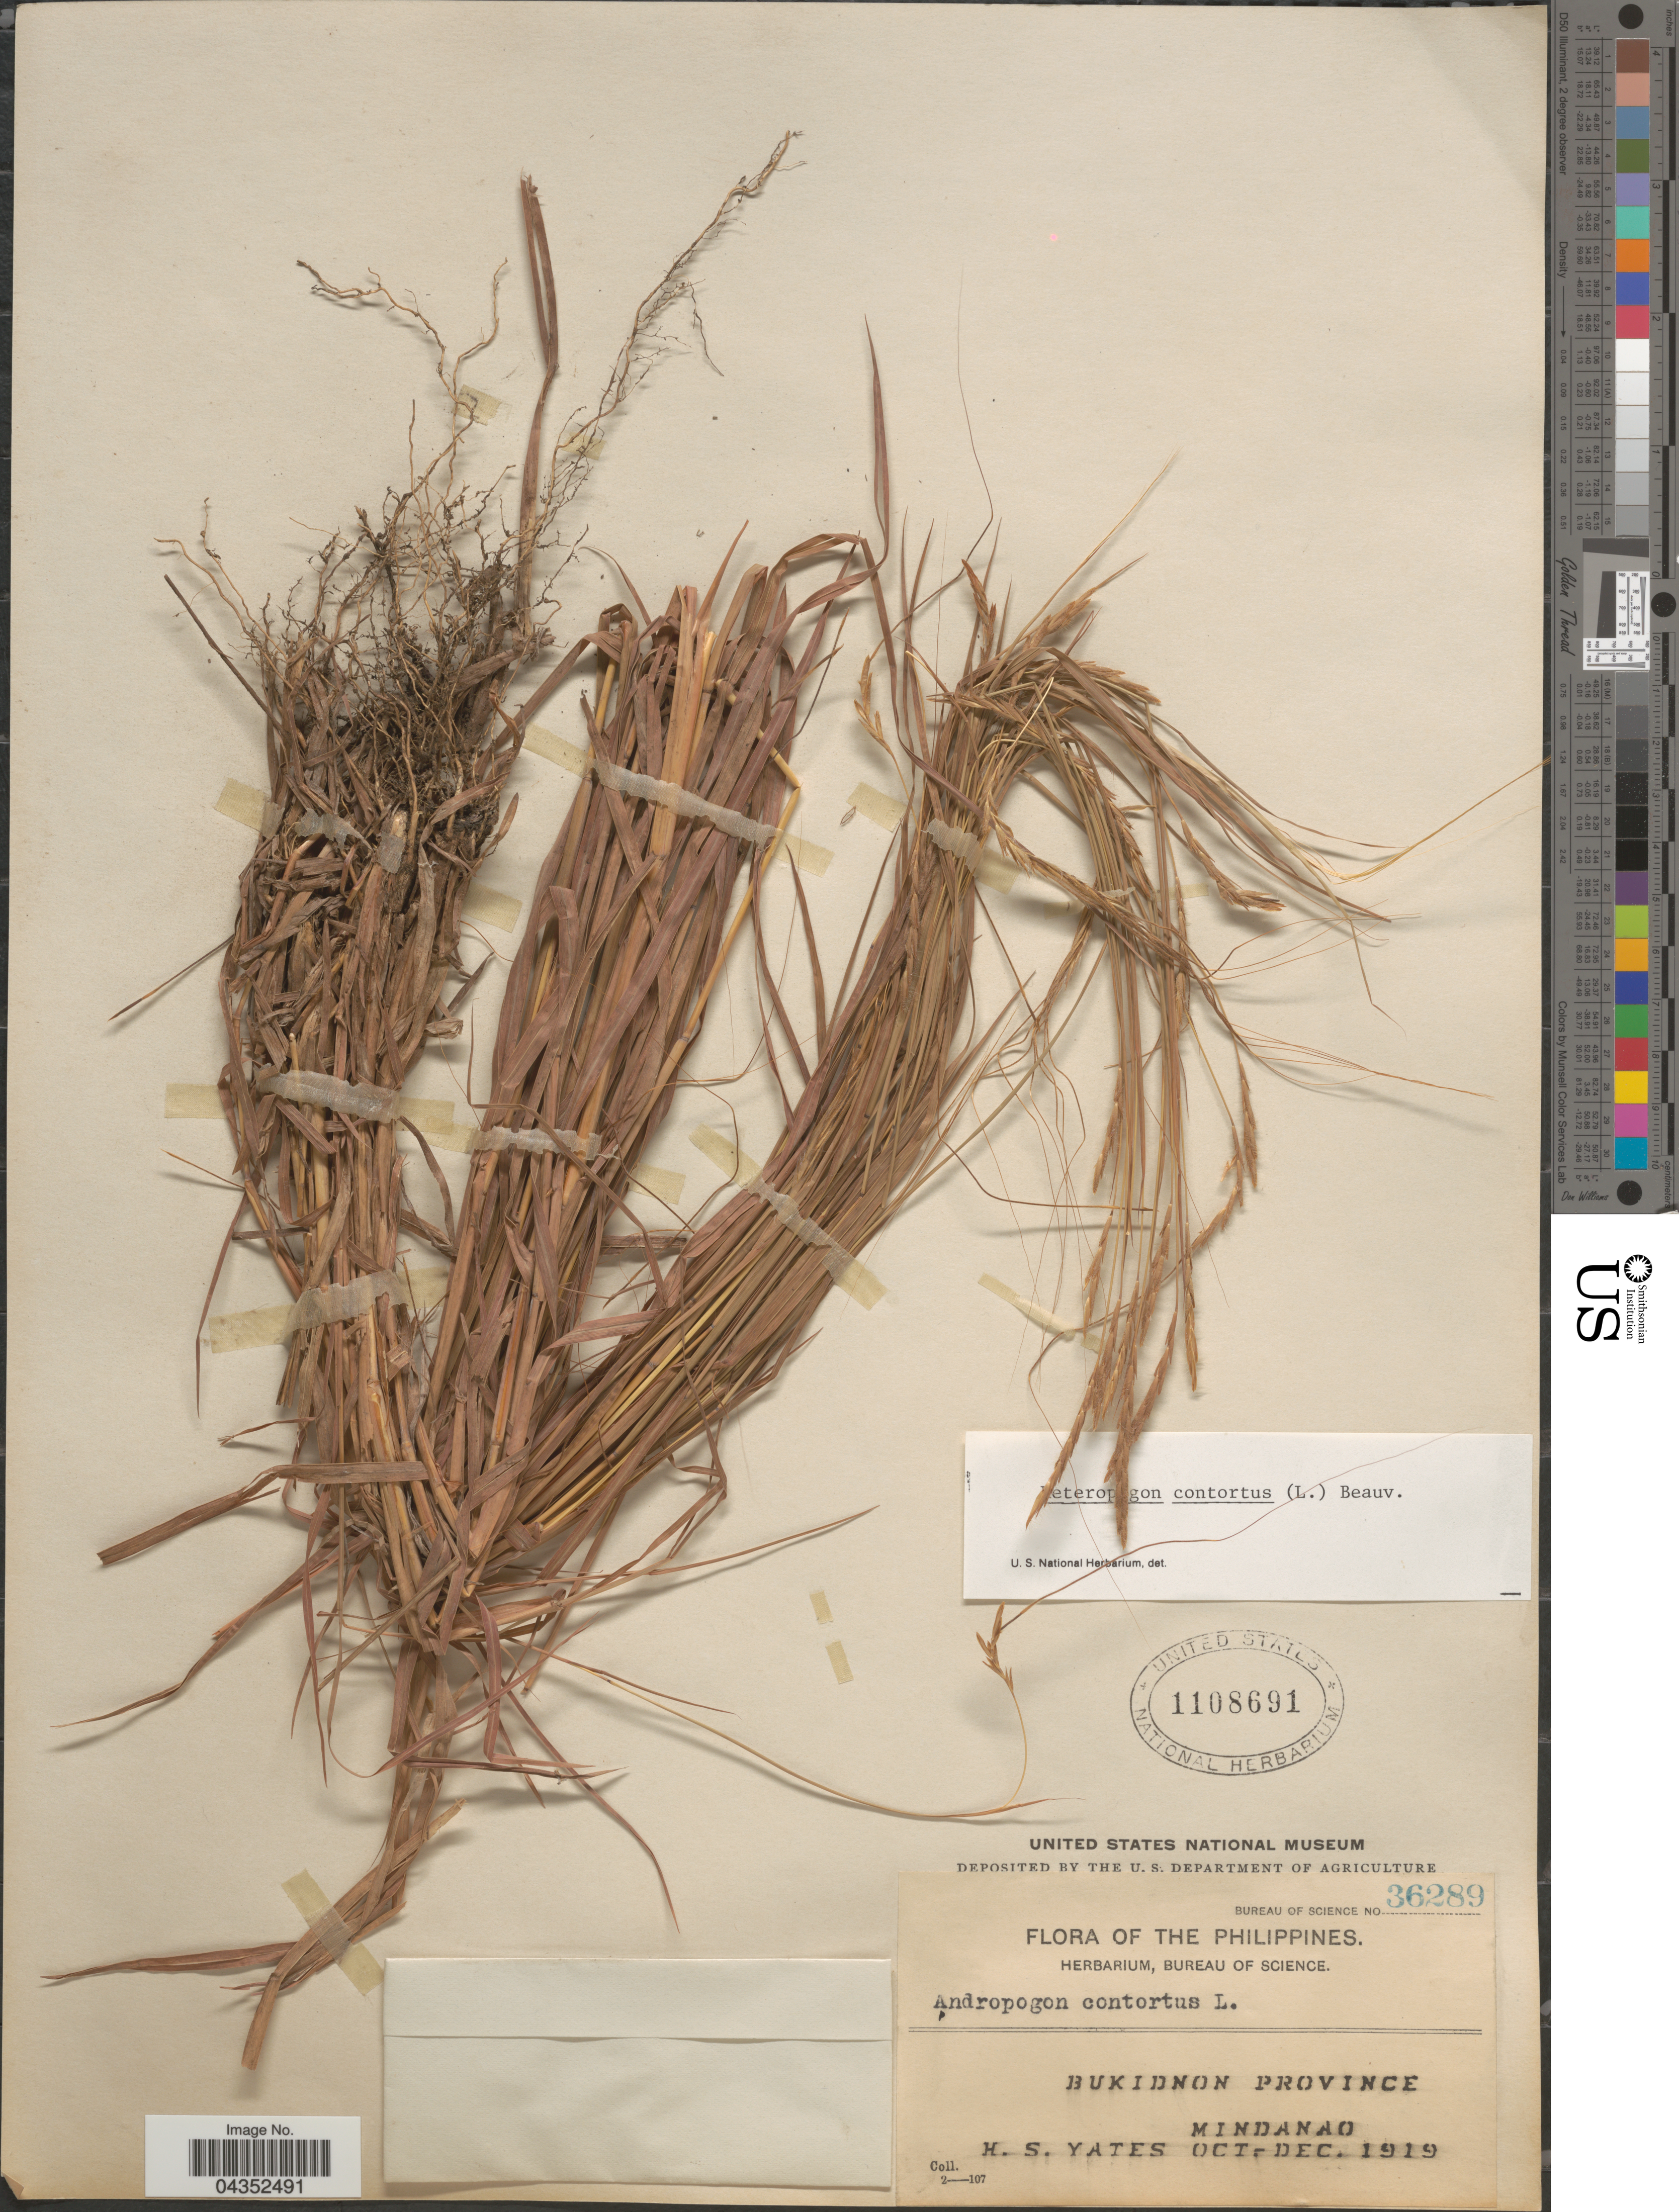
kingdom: Plantae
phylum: Tracheophyta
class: Liliopsida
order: Poales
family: Poaceae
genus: Heteropogon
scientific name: Heteropogon contortus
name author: (L.) P. Beauv. ex Roem. & Schult.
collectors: H. S. Yates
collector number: Bureau of Science 36289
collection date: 1919-10/1919-12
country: Philippines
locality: Bukidnon Province. Mindanao.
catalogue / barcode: US 1108691